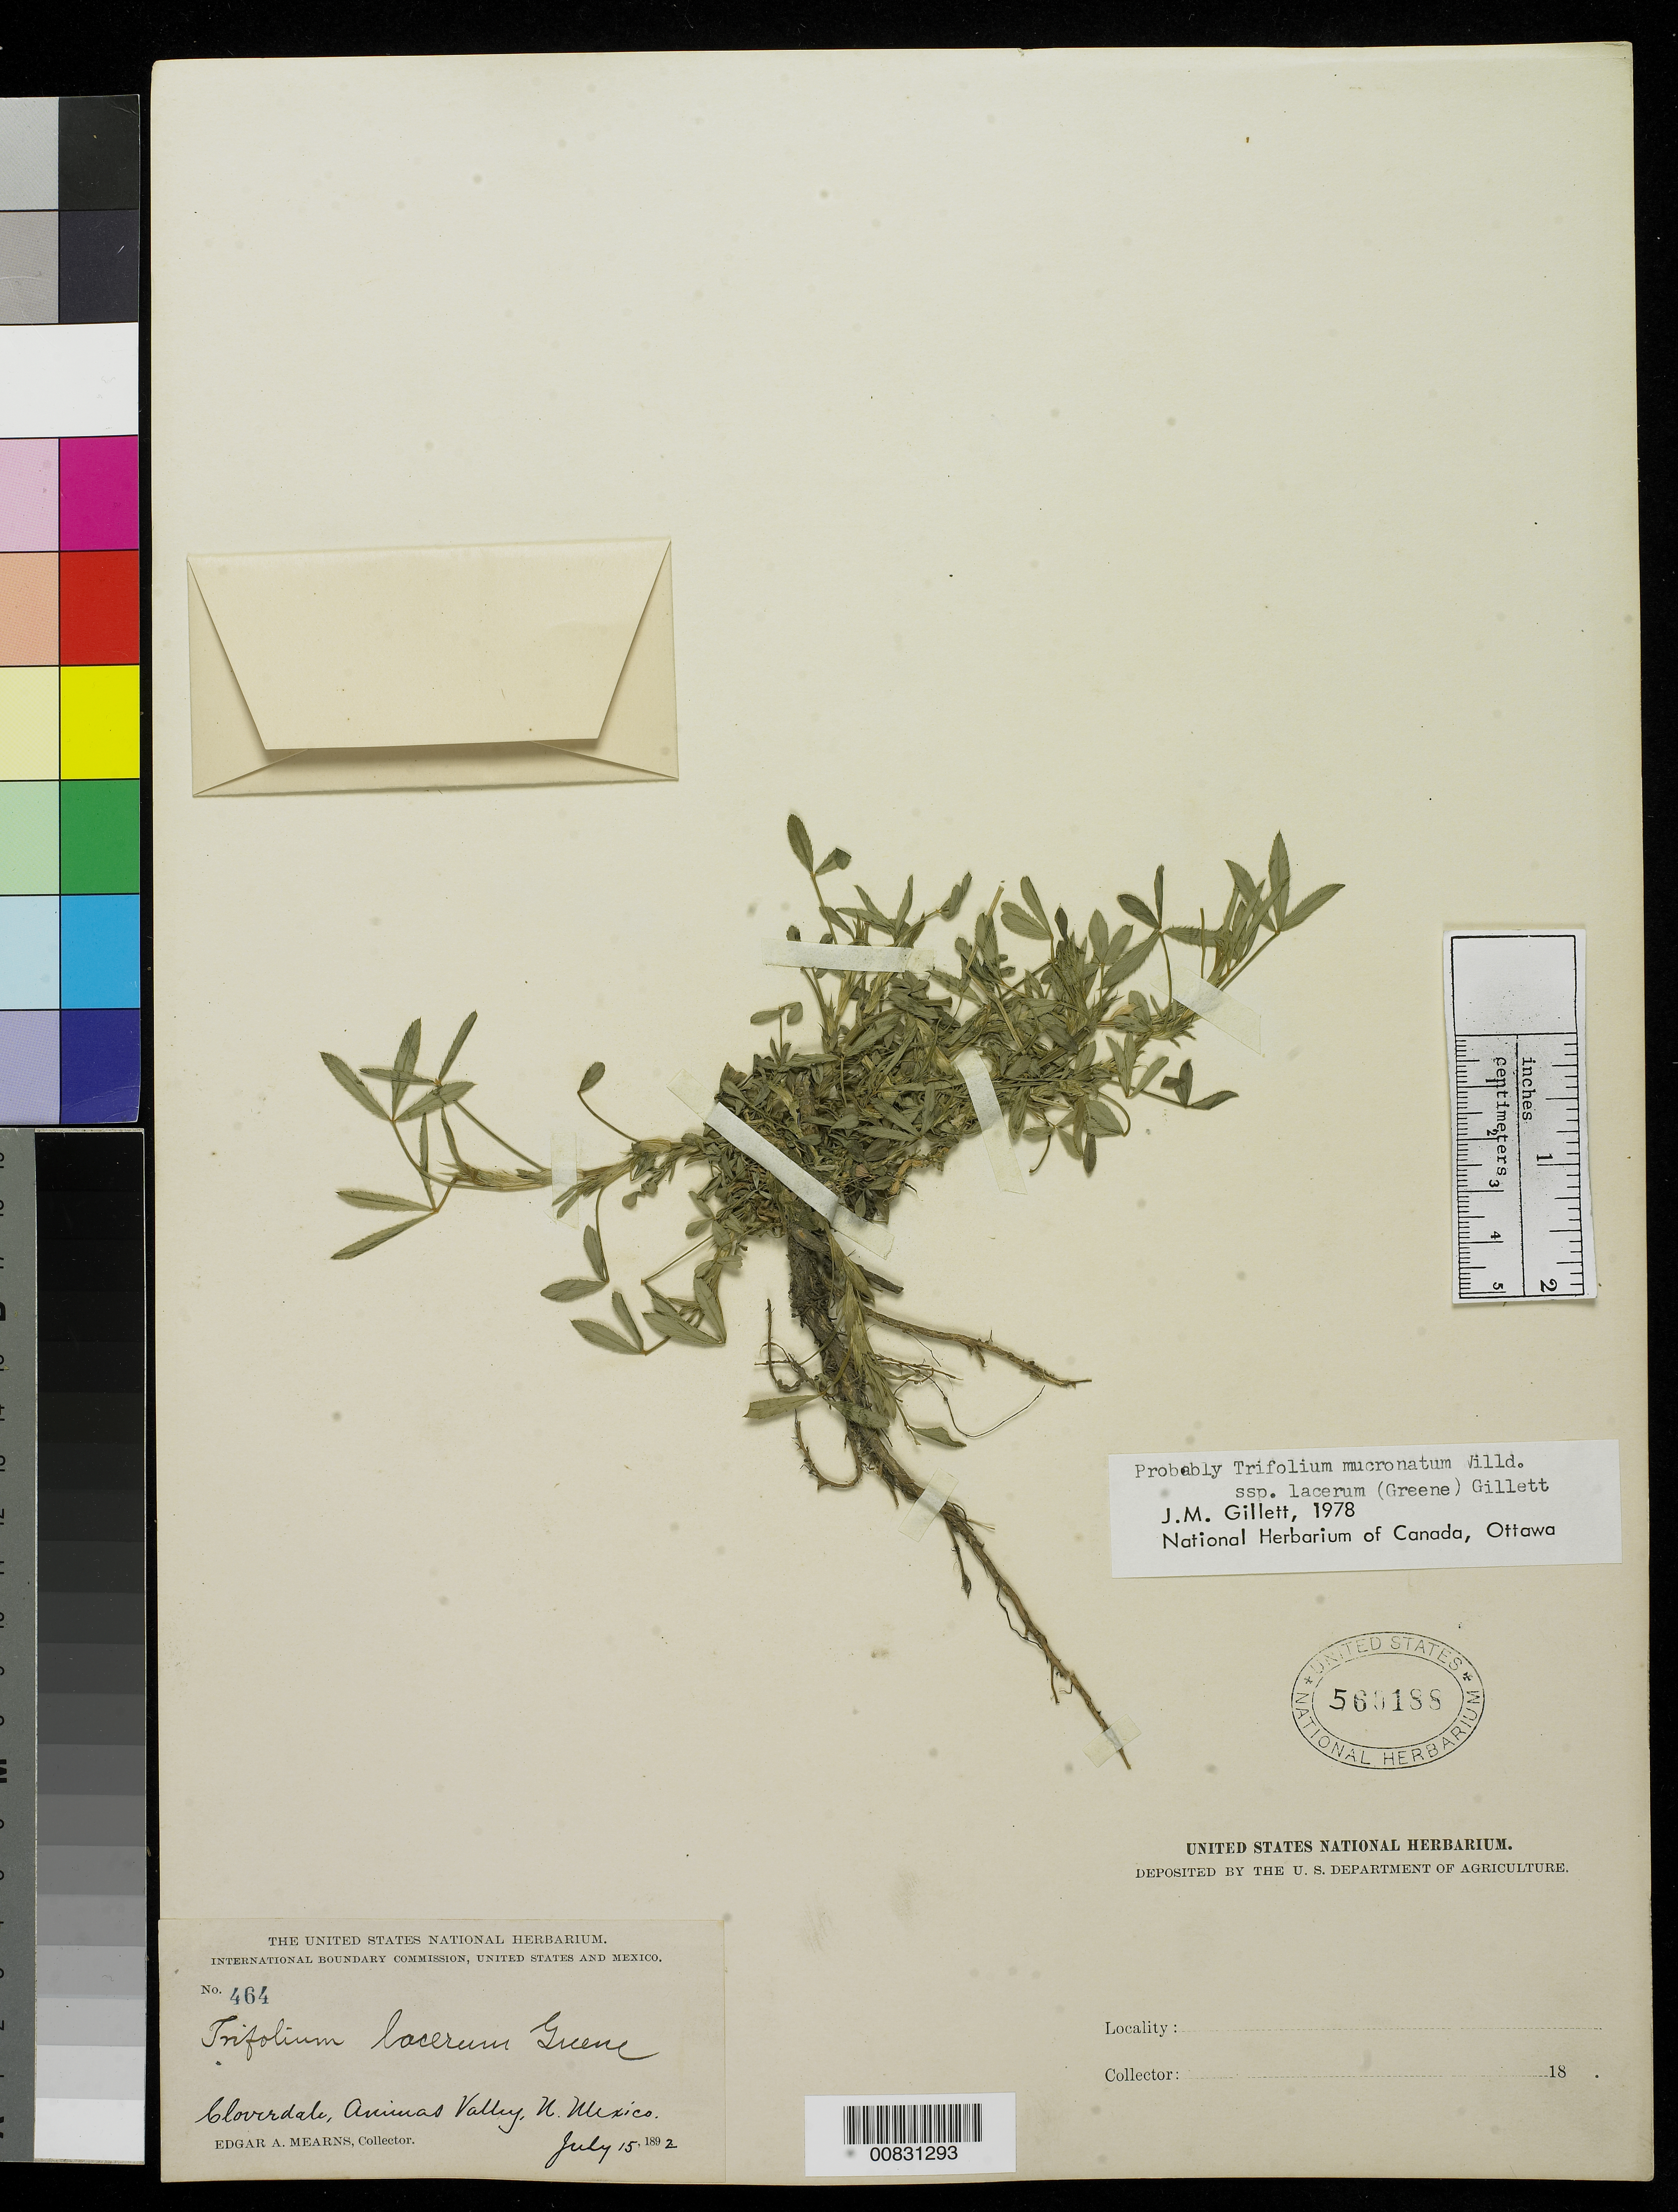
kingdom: Plantae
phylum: Tracheophyta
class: Magnoliopsida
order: Fabales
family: Fabaceae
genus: Trifolium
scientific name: Trifolium mucronatum subsp. lacerum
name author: Willd. ex Spreng.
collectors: E. A. Mearns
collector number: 464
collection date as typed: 15 Jul 1892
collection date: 1892-07-15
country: United States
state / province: New Mexico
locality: Cloverdale, Animas Valley, New Mexico.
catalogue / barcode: US 560188